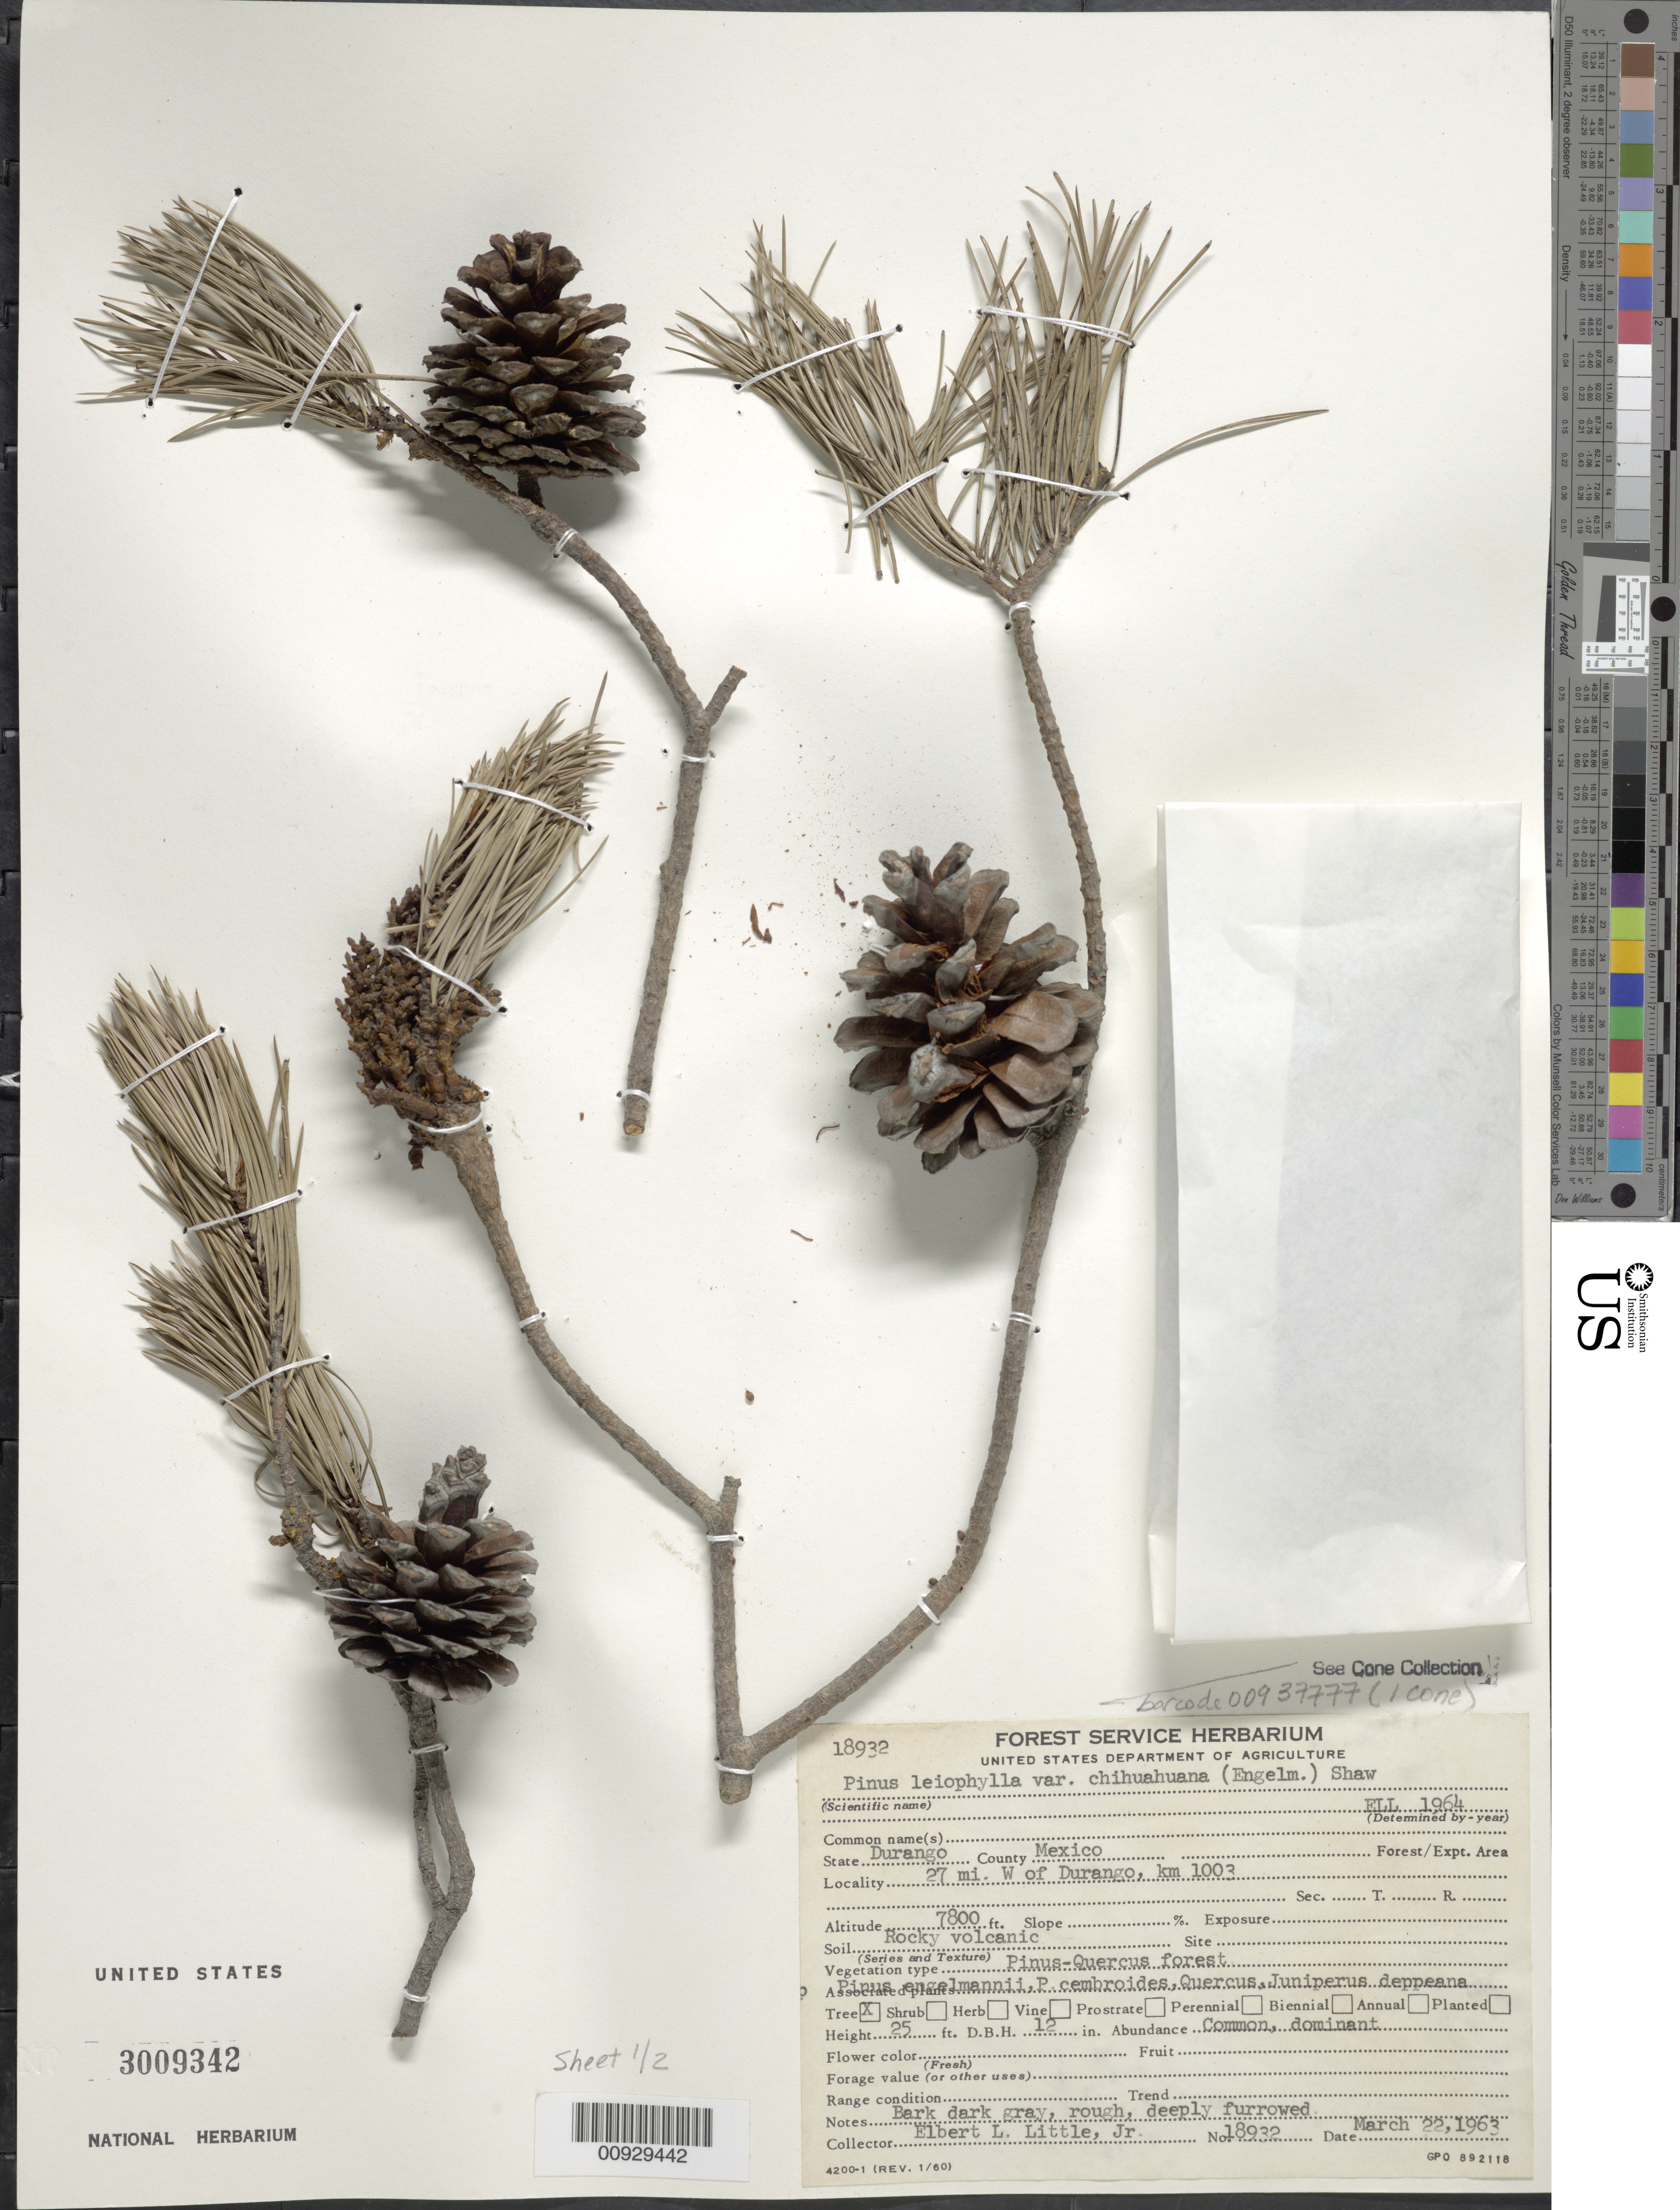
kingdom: Plantae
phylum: Tracheophyta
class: Pinopsida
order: Pinales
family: Pinaceae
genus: Pinus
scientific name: Pinus leiophylla var. chihuahuana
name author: (Engelm.) Shaw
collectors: E. L. Little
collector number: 18932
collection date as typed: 22 Mar 1963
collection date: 1963-03-22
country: Mexico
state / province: Durango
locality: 27 mi. W of Durango, km. 1003.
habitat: Pinus-Quercus forest. Soil rocky volcanic. Associated plants: pinus engelmannii, P. cembroides, Quercus, Juniperus deppeana.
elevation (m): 2377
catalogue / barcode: US 3009342